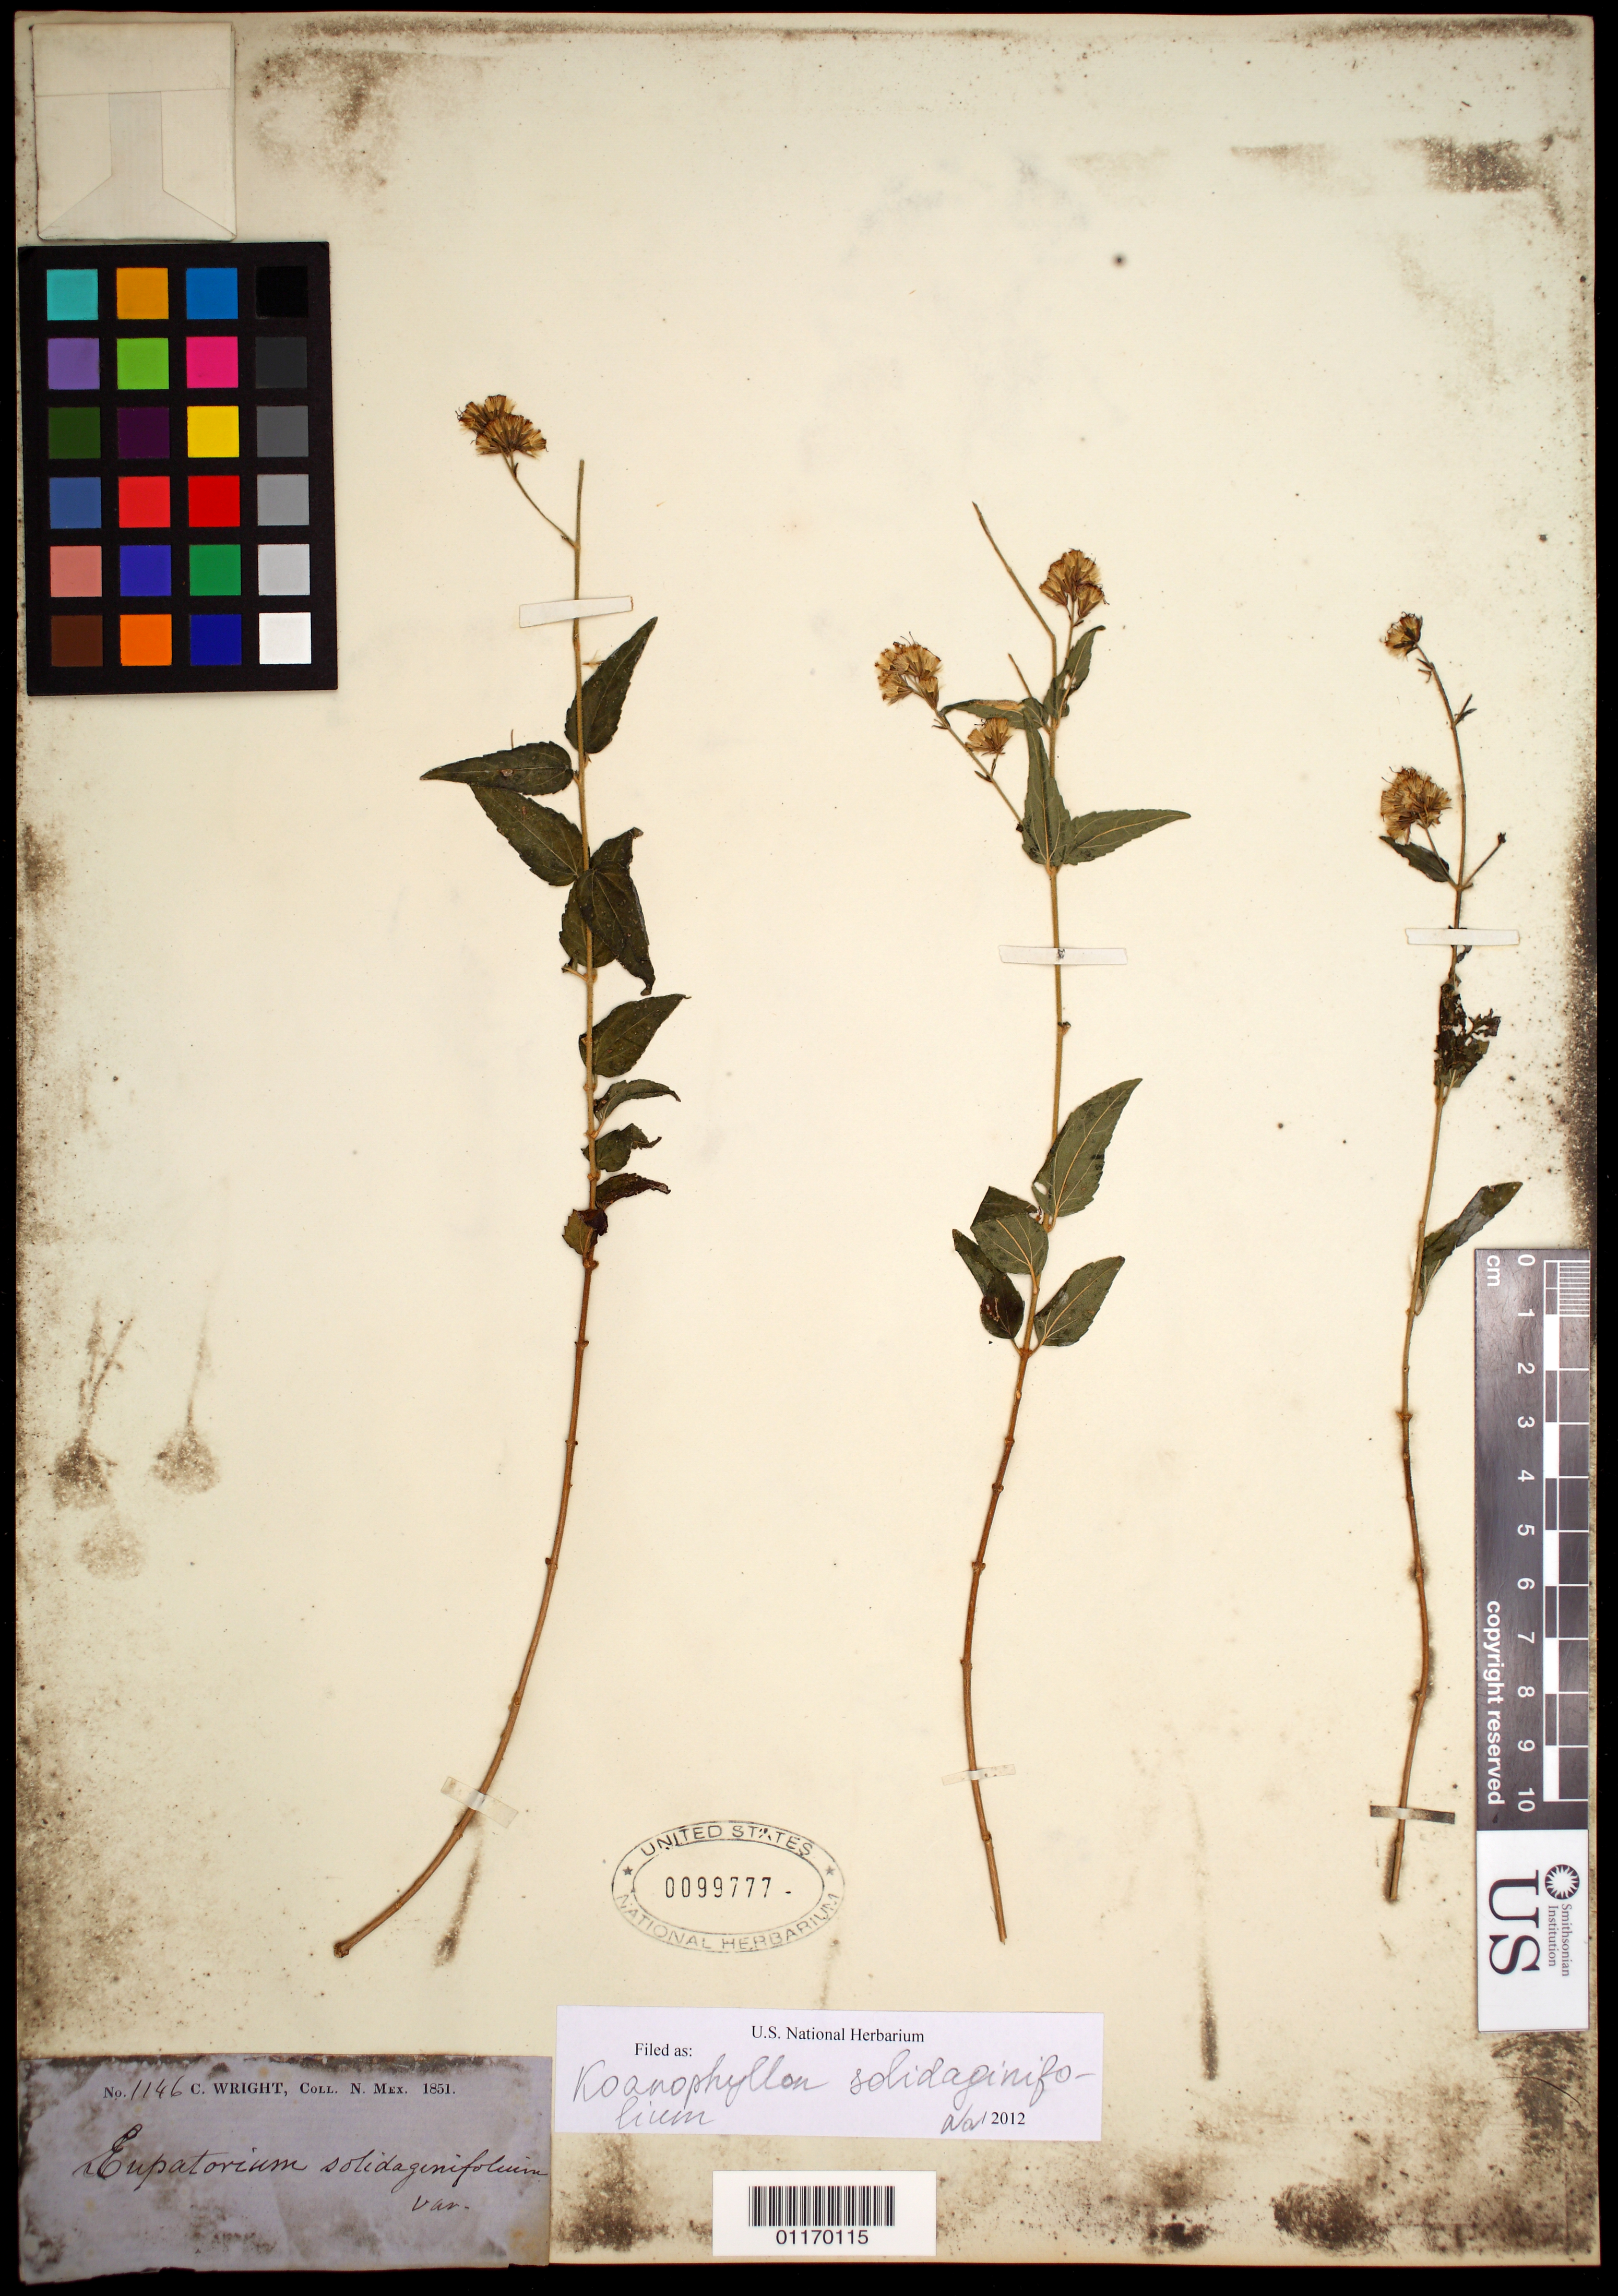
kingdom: Plantae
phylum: Tracheophyta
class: Magnoliopsida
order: Asterales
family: Asteraceae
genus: Koanophyllon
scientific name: Koanophyllon solidaginifolium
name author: (A. Gray) R.M. King & H. Rob.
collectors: C. Wright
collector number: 1146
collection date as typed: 1851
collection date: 1851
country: United States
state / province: New Mexico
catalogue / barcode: US 99777